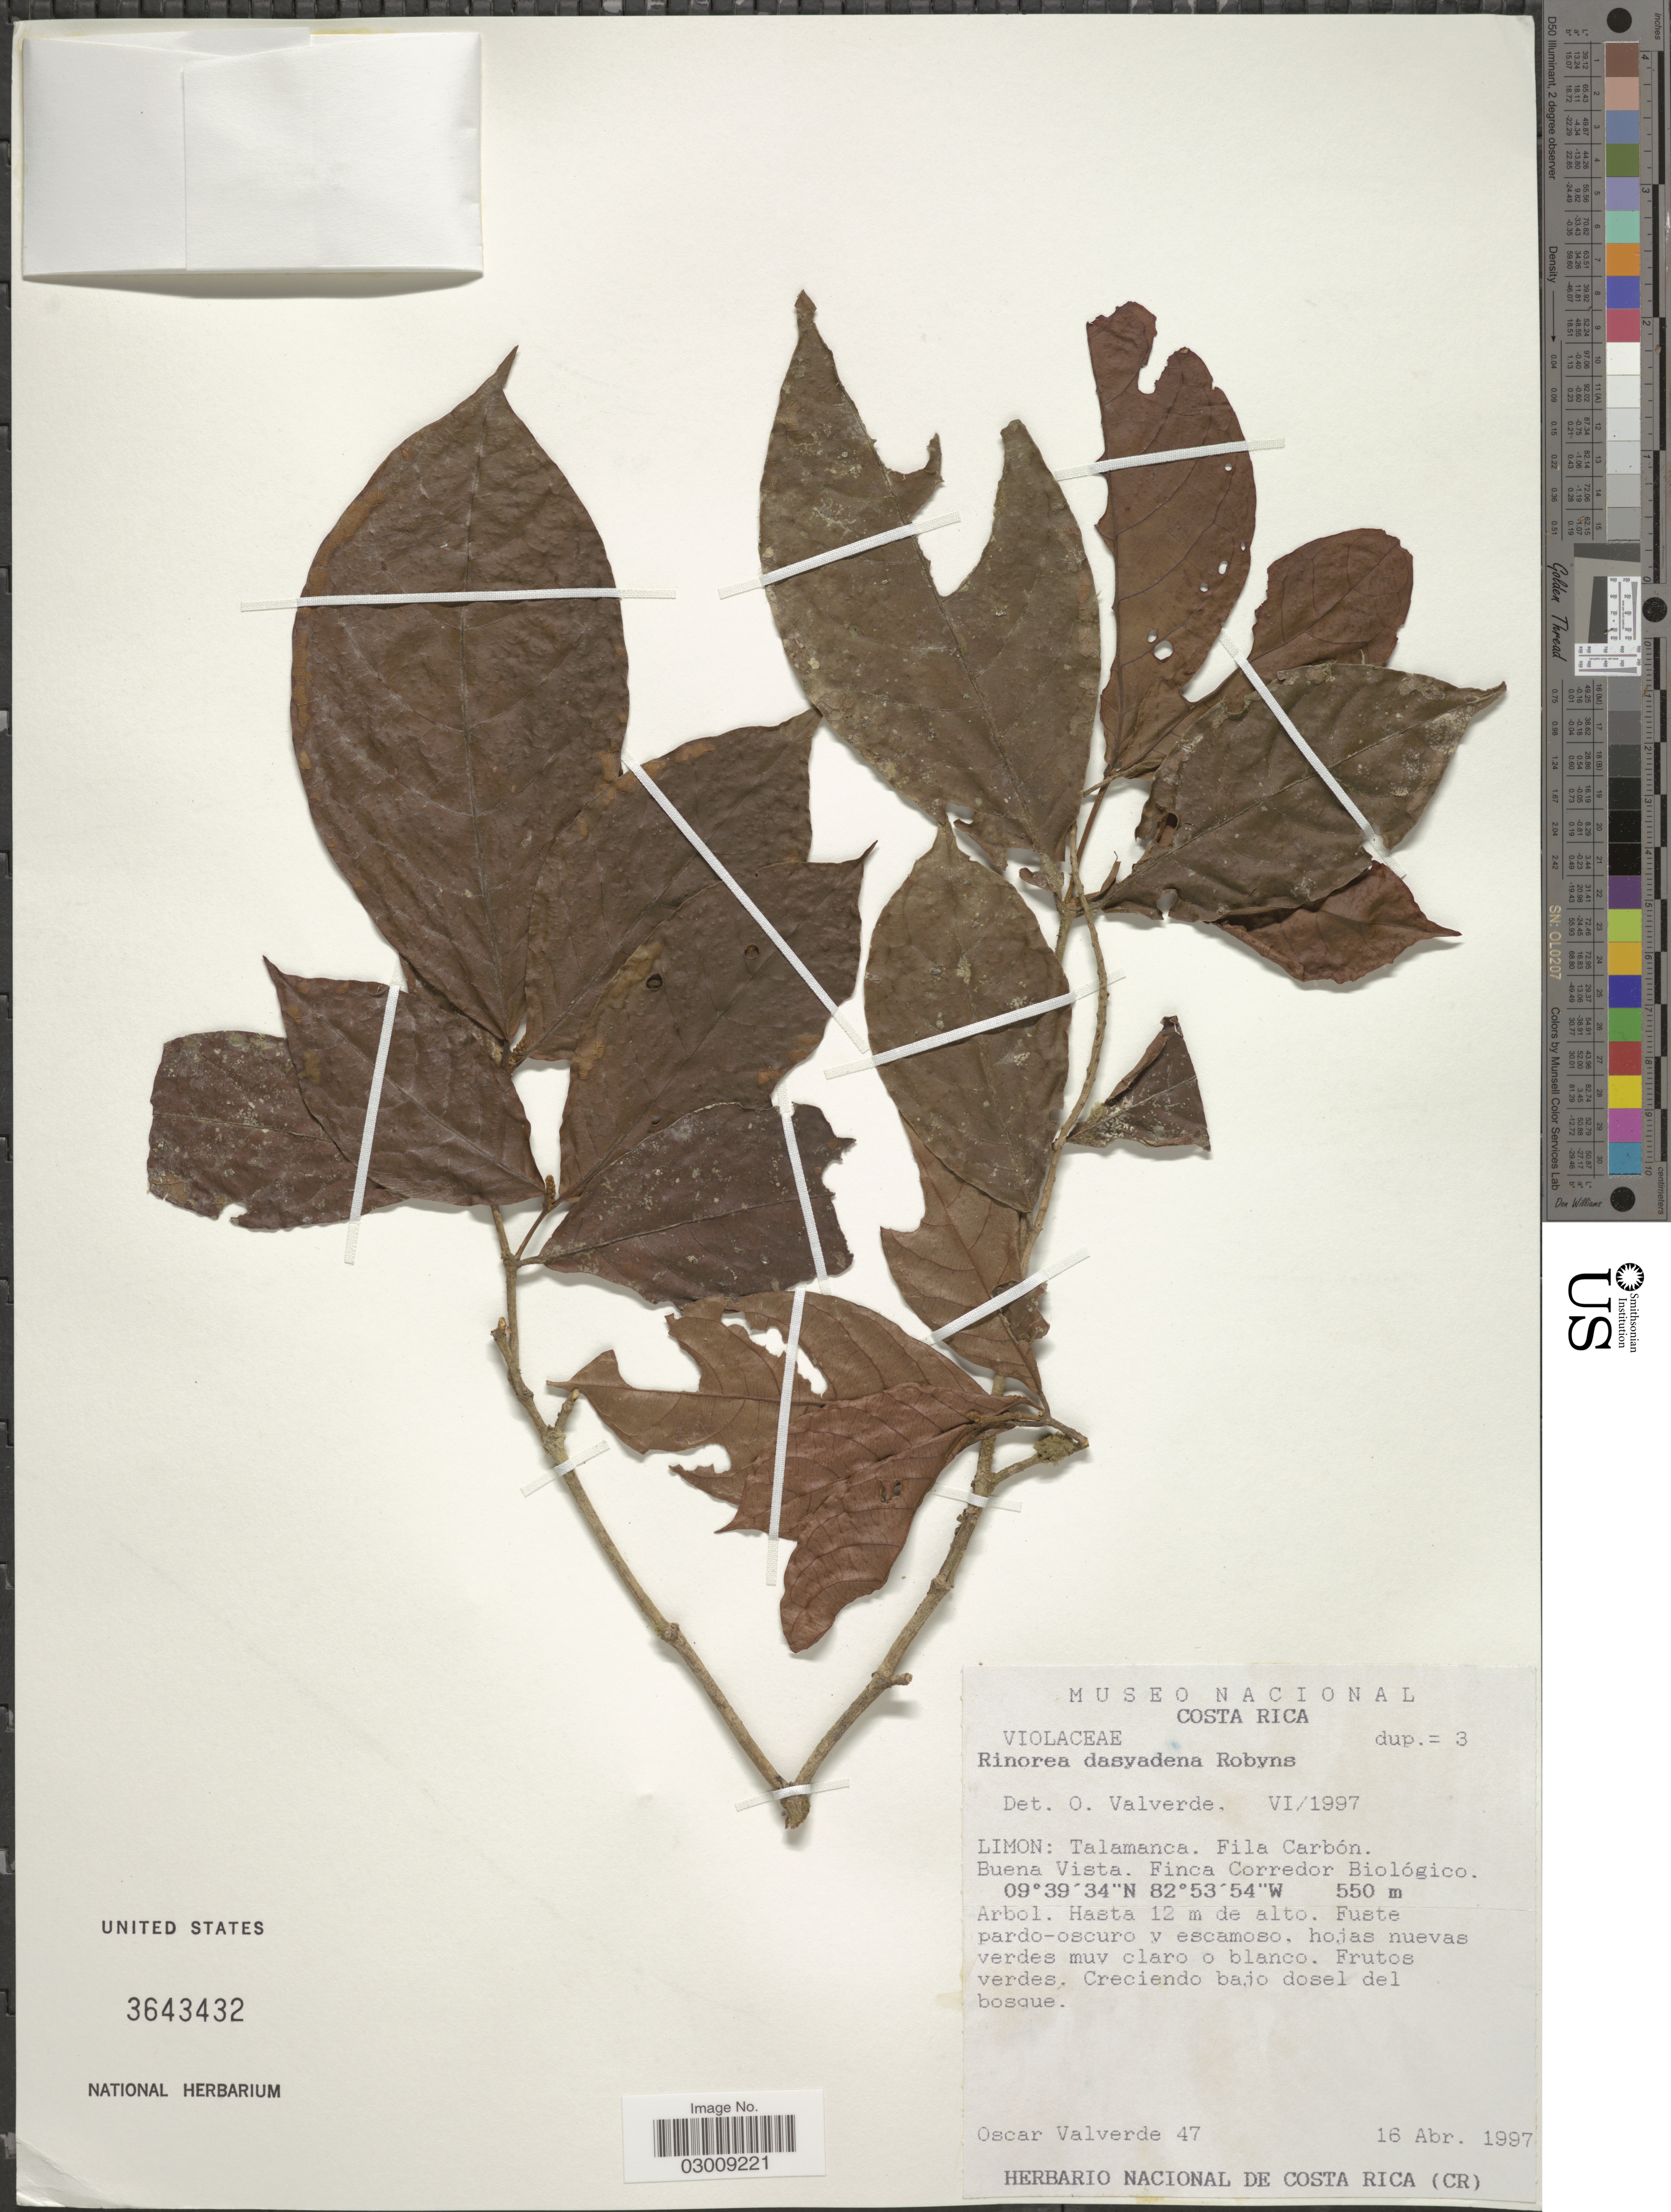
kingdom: Plantae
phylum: Tracheophyta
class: Magnoliopsida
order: Malpighiales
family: Violaceae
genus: Rinorea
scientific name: Rinorea dasyadena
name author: A. Robyns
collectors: O. Valverde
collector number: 47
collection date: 1997-04-16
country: Costa Rica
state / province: Limón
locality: Talamanca. Fila Carbón. Buena Vista. Finca Corredor Biológico.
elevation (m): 550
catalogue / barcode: US 3643432